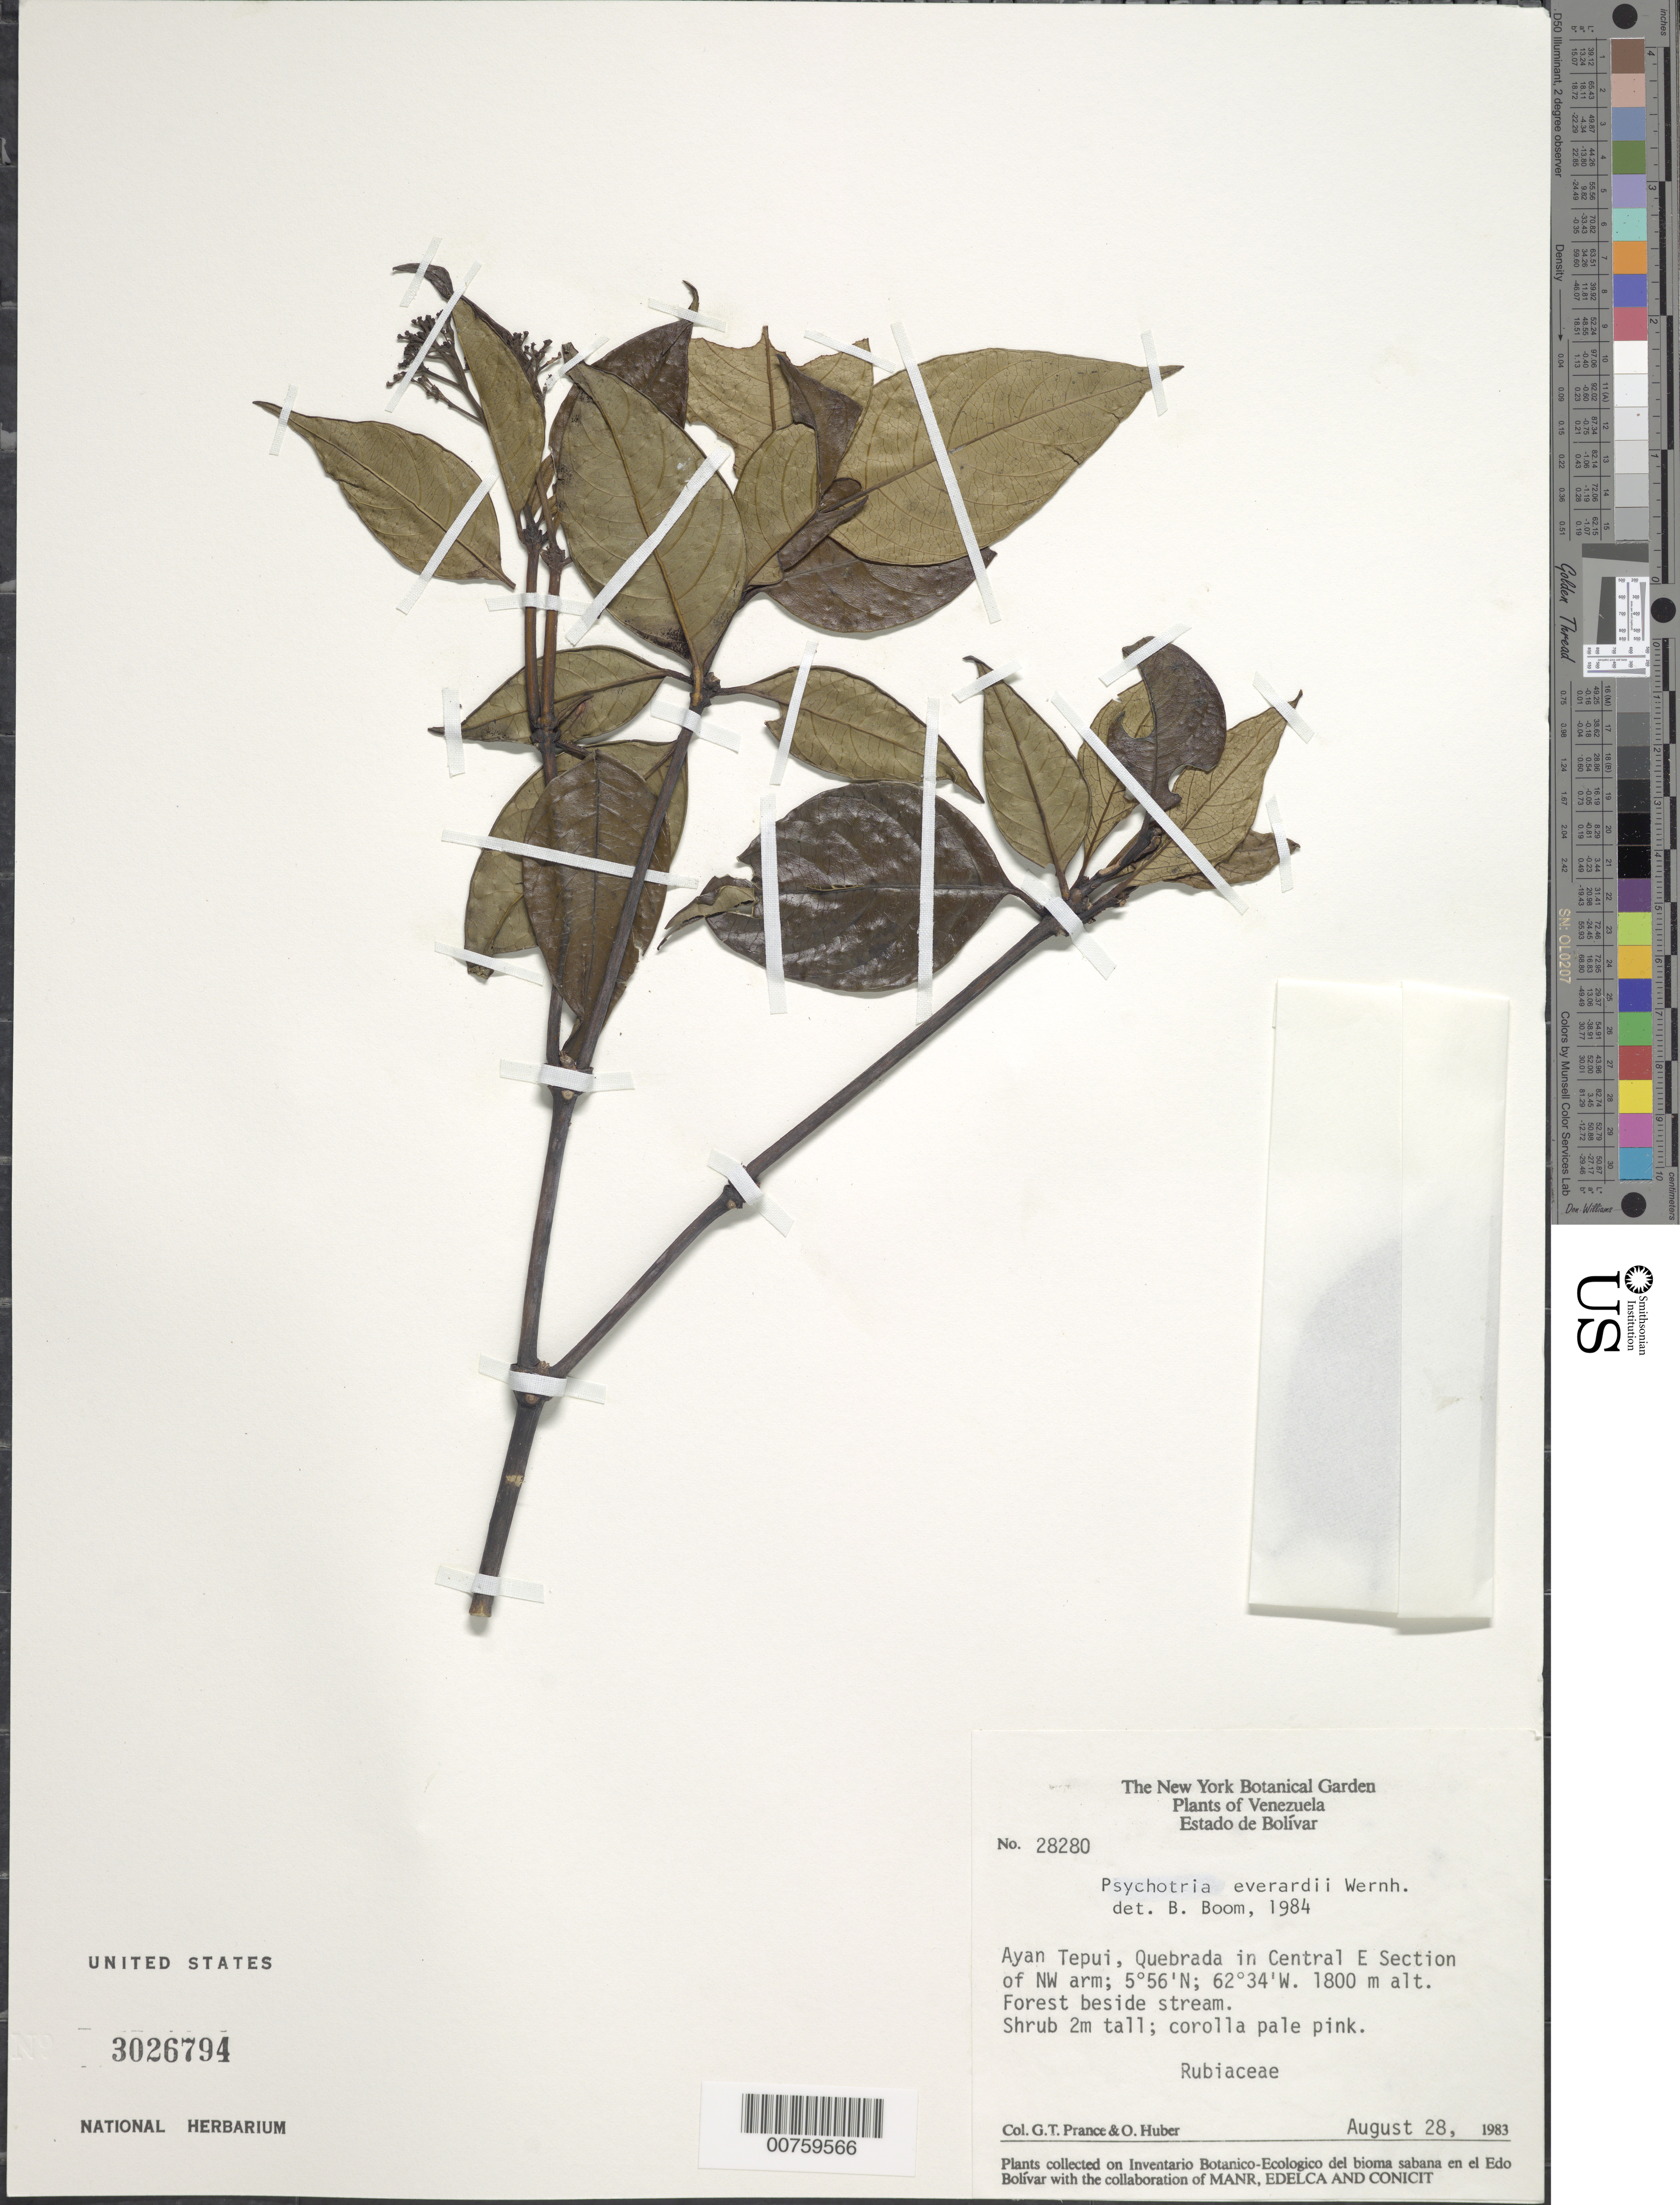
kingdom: Plantae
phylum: Tracheophyta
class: Magnoliopsida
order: Gentianales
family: Rubiaceae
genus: Psychotria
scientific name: Psychotria everardii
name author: Wernham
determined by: Boom, B. M.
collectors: G. T. Prance & O. Huber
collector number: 28280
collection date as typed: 28-Aug-83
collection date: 1983-08-28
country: Venezuela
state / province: Bolívar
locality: Auyan tepuí, central-east section of NW arm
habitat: Forest beside stream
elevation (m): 1800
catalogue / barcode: US 3026794